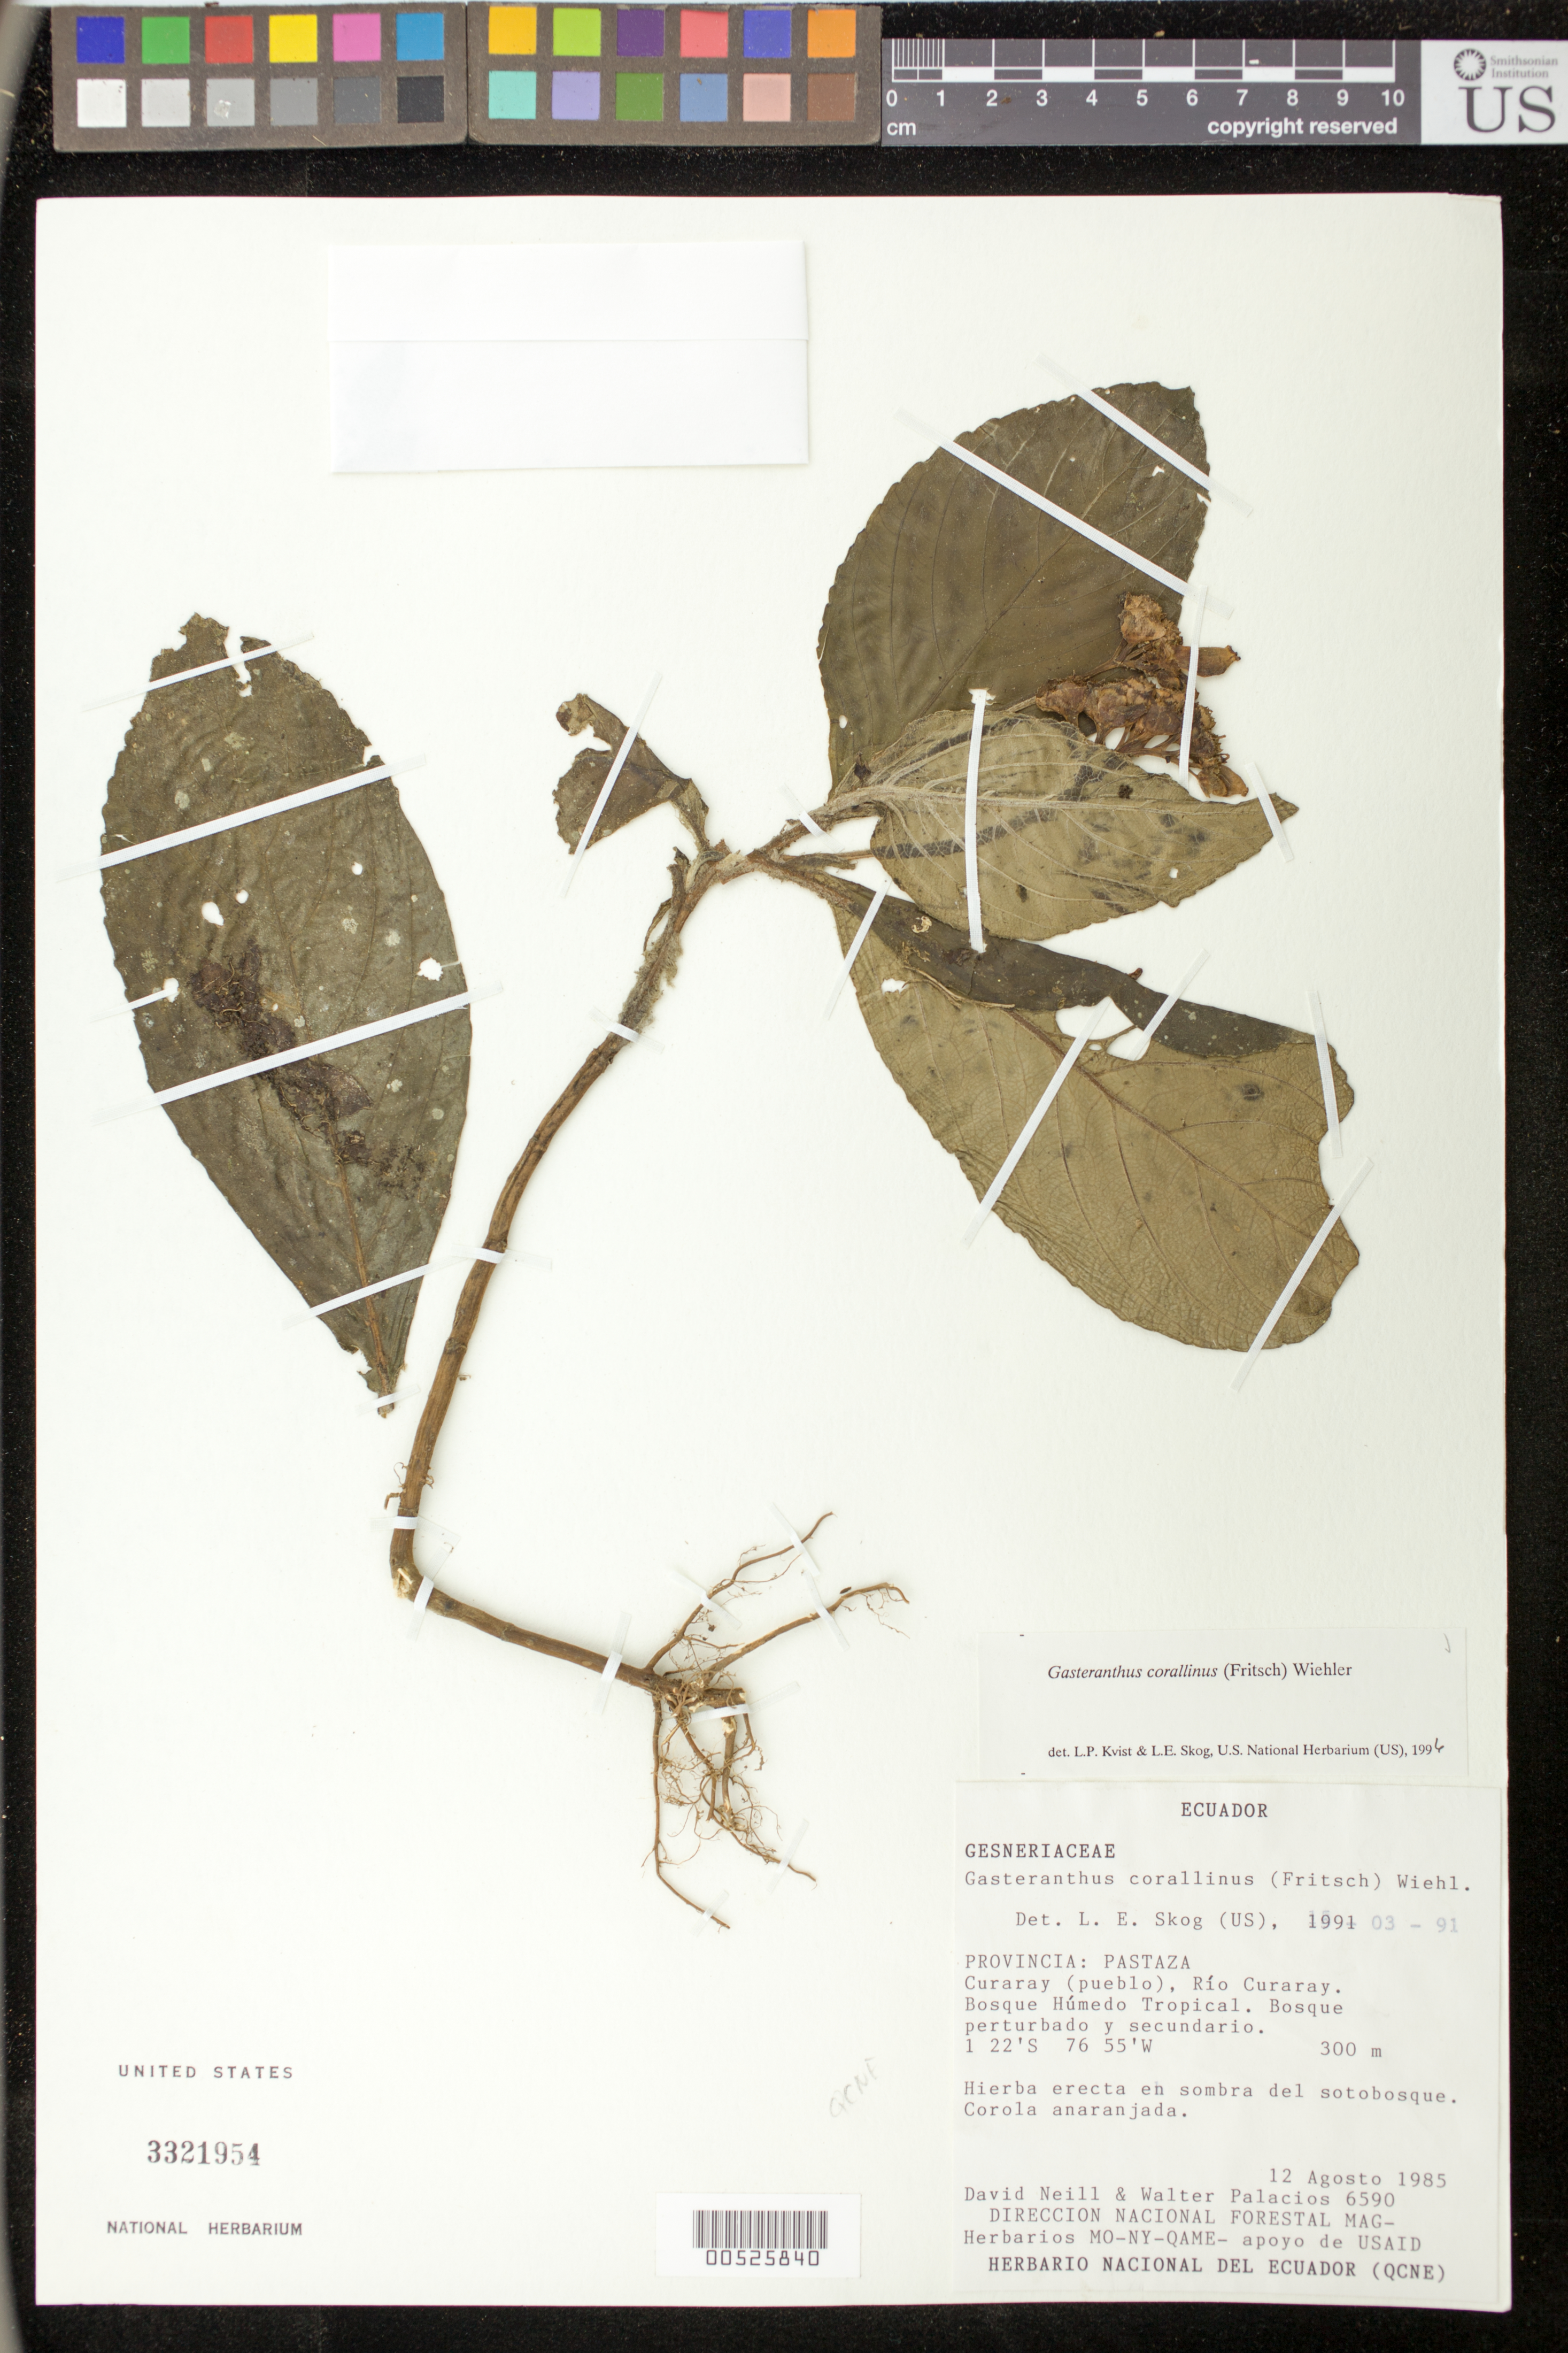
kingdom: Plantae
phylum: Tracheophyta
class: Magnoliopsida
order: Lamiales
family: Gesneriaceae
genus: Gasteranthus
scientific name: Gasteranthus corallinus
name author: (Fritsch) Wiehler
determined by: Skog, Laurence E.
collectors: D. A. Neill & W. Palacios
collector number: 6590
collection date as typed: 12 Aug 1985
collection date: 1985-08-12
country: Ecuador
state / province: Pastaza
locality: Curaray (Pueblo), Río Curaray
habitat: Bosque húmedo tropical, bosque perturbado y secundario. En sombre del sotobosque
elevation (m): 300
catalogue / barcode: US 3321954